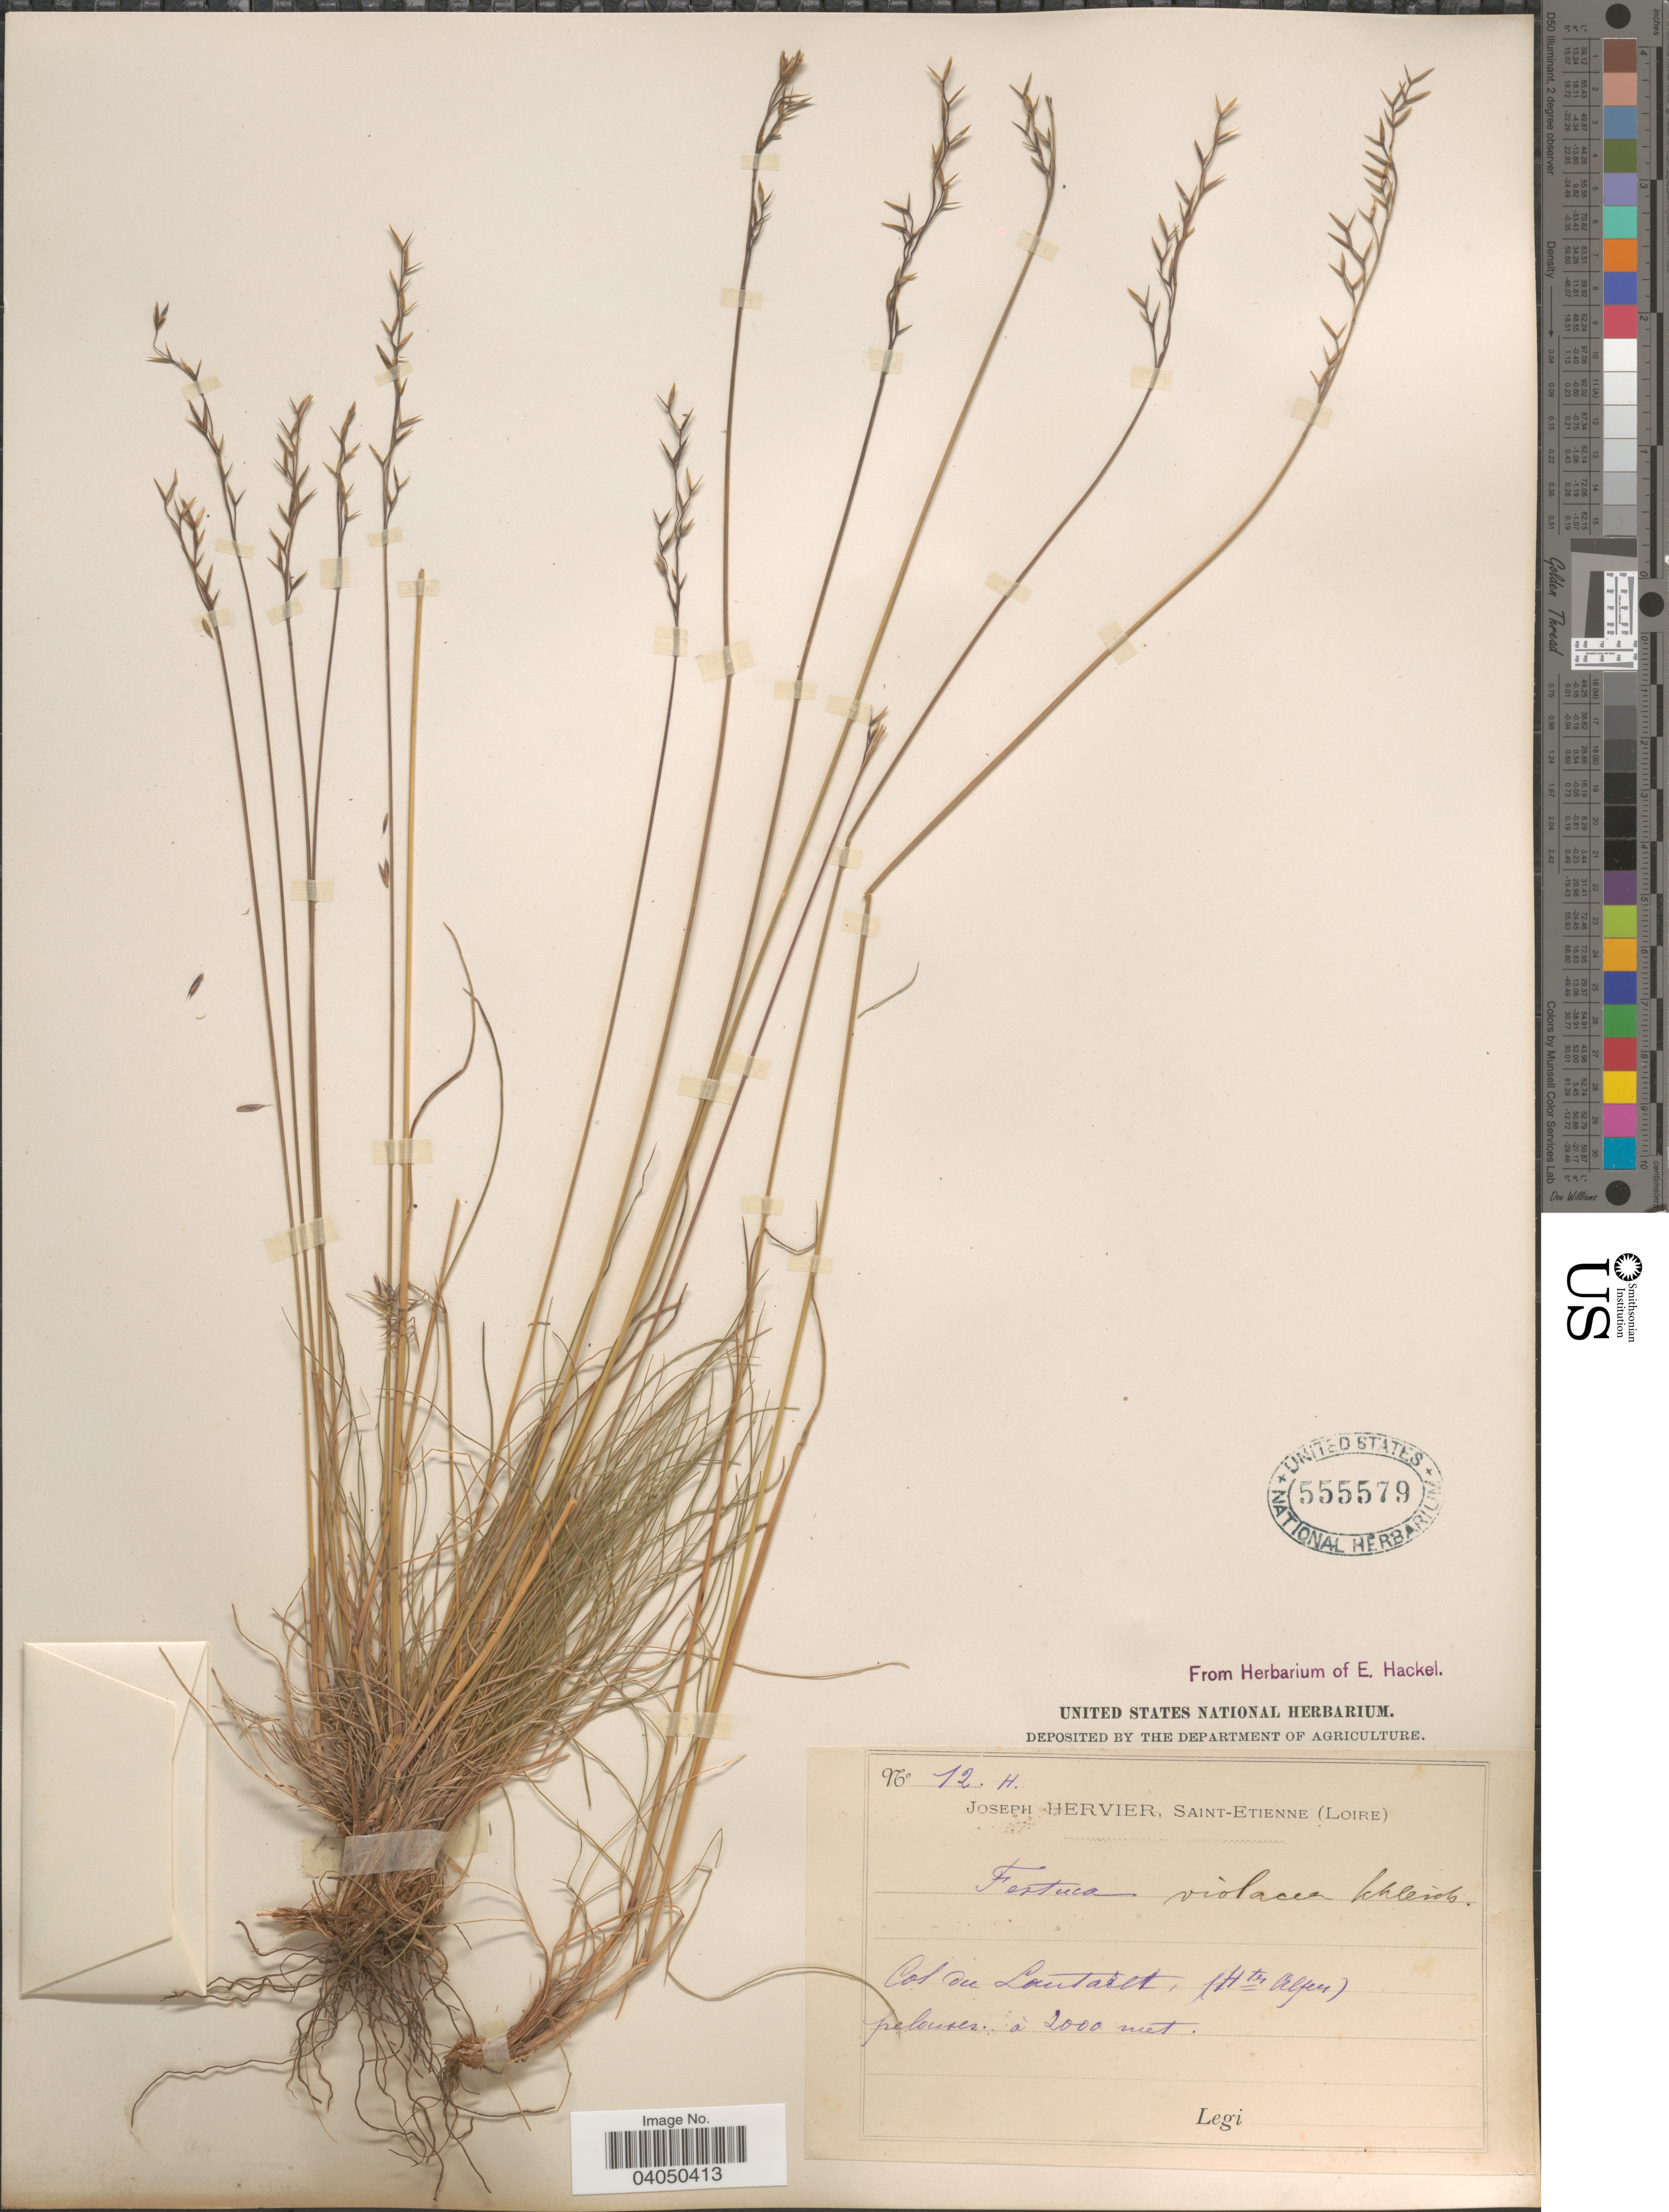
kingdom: Plantae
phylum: Tracheophyta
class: Liliopsida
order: Poales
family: Poaceae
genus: Festuca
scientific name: Festuca violacea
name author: Gaudin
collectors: J. Hervier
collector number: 12 H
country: France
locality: Du Lautaret, (Htes Alpen) pelouses.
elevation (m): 2000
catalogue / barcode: US 555579